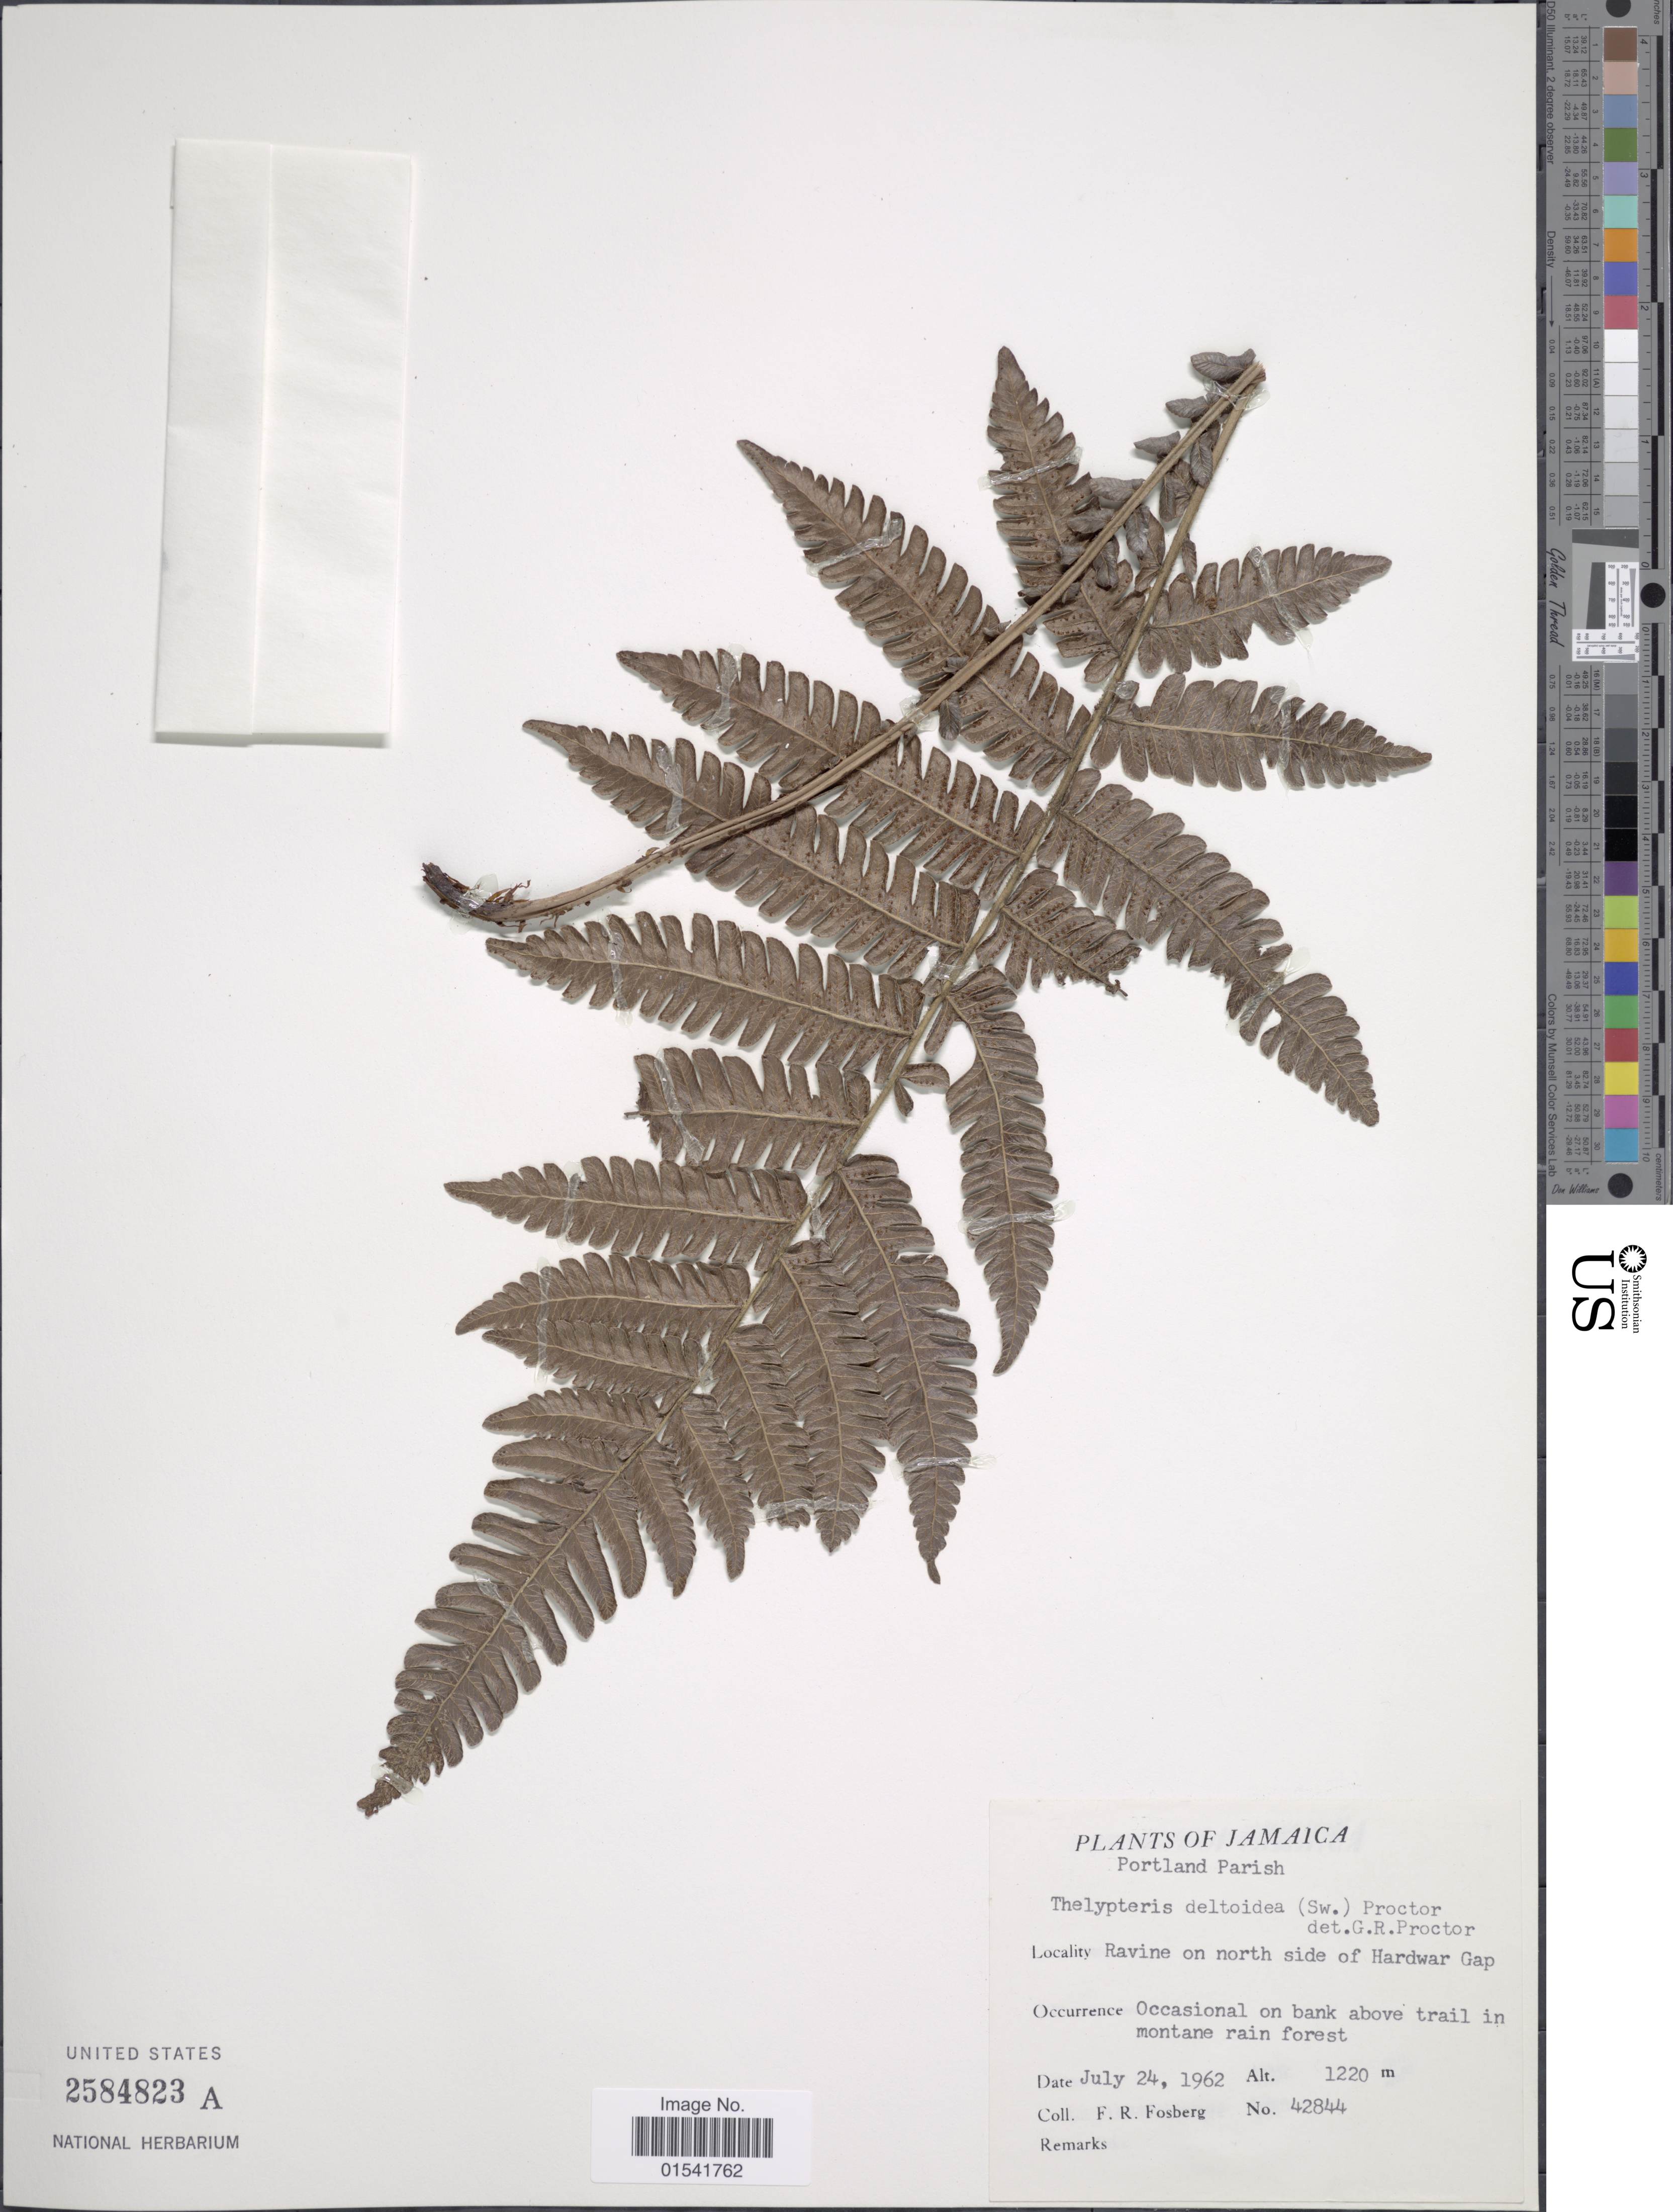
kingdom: Plantae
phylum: Tracheophyta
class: Polypodiopsida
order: Polypodiales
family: Thelypteridaceae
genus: Steiropteris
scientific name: Steiropteris deltoidea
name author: (Sw.) Pic. Serm.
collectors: F. R. Fosberg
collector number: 42844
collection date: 1962-07-24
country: Jamaica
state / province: Portland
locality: Portland Parish, Ravine on north side of Hardwar Gap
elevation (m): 1220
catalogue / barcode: US 2584823A